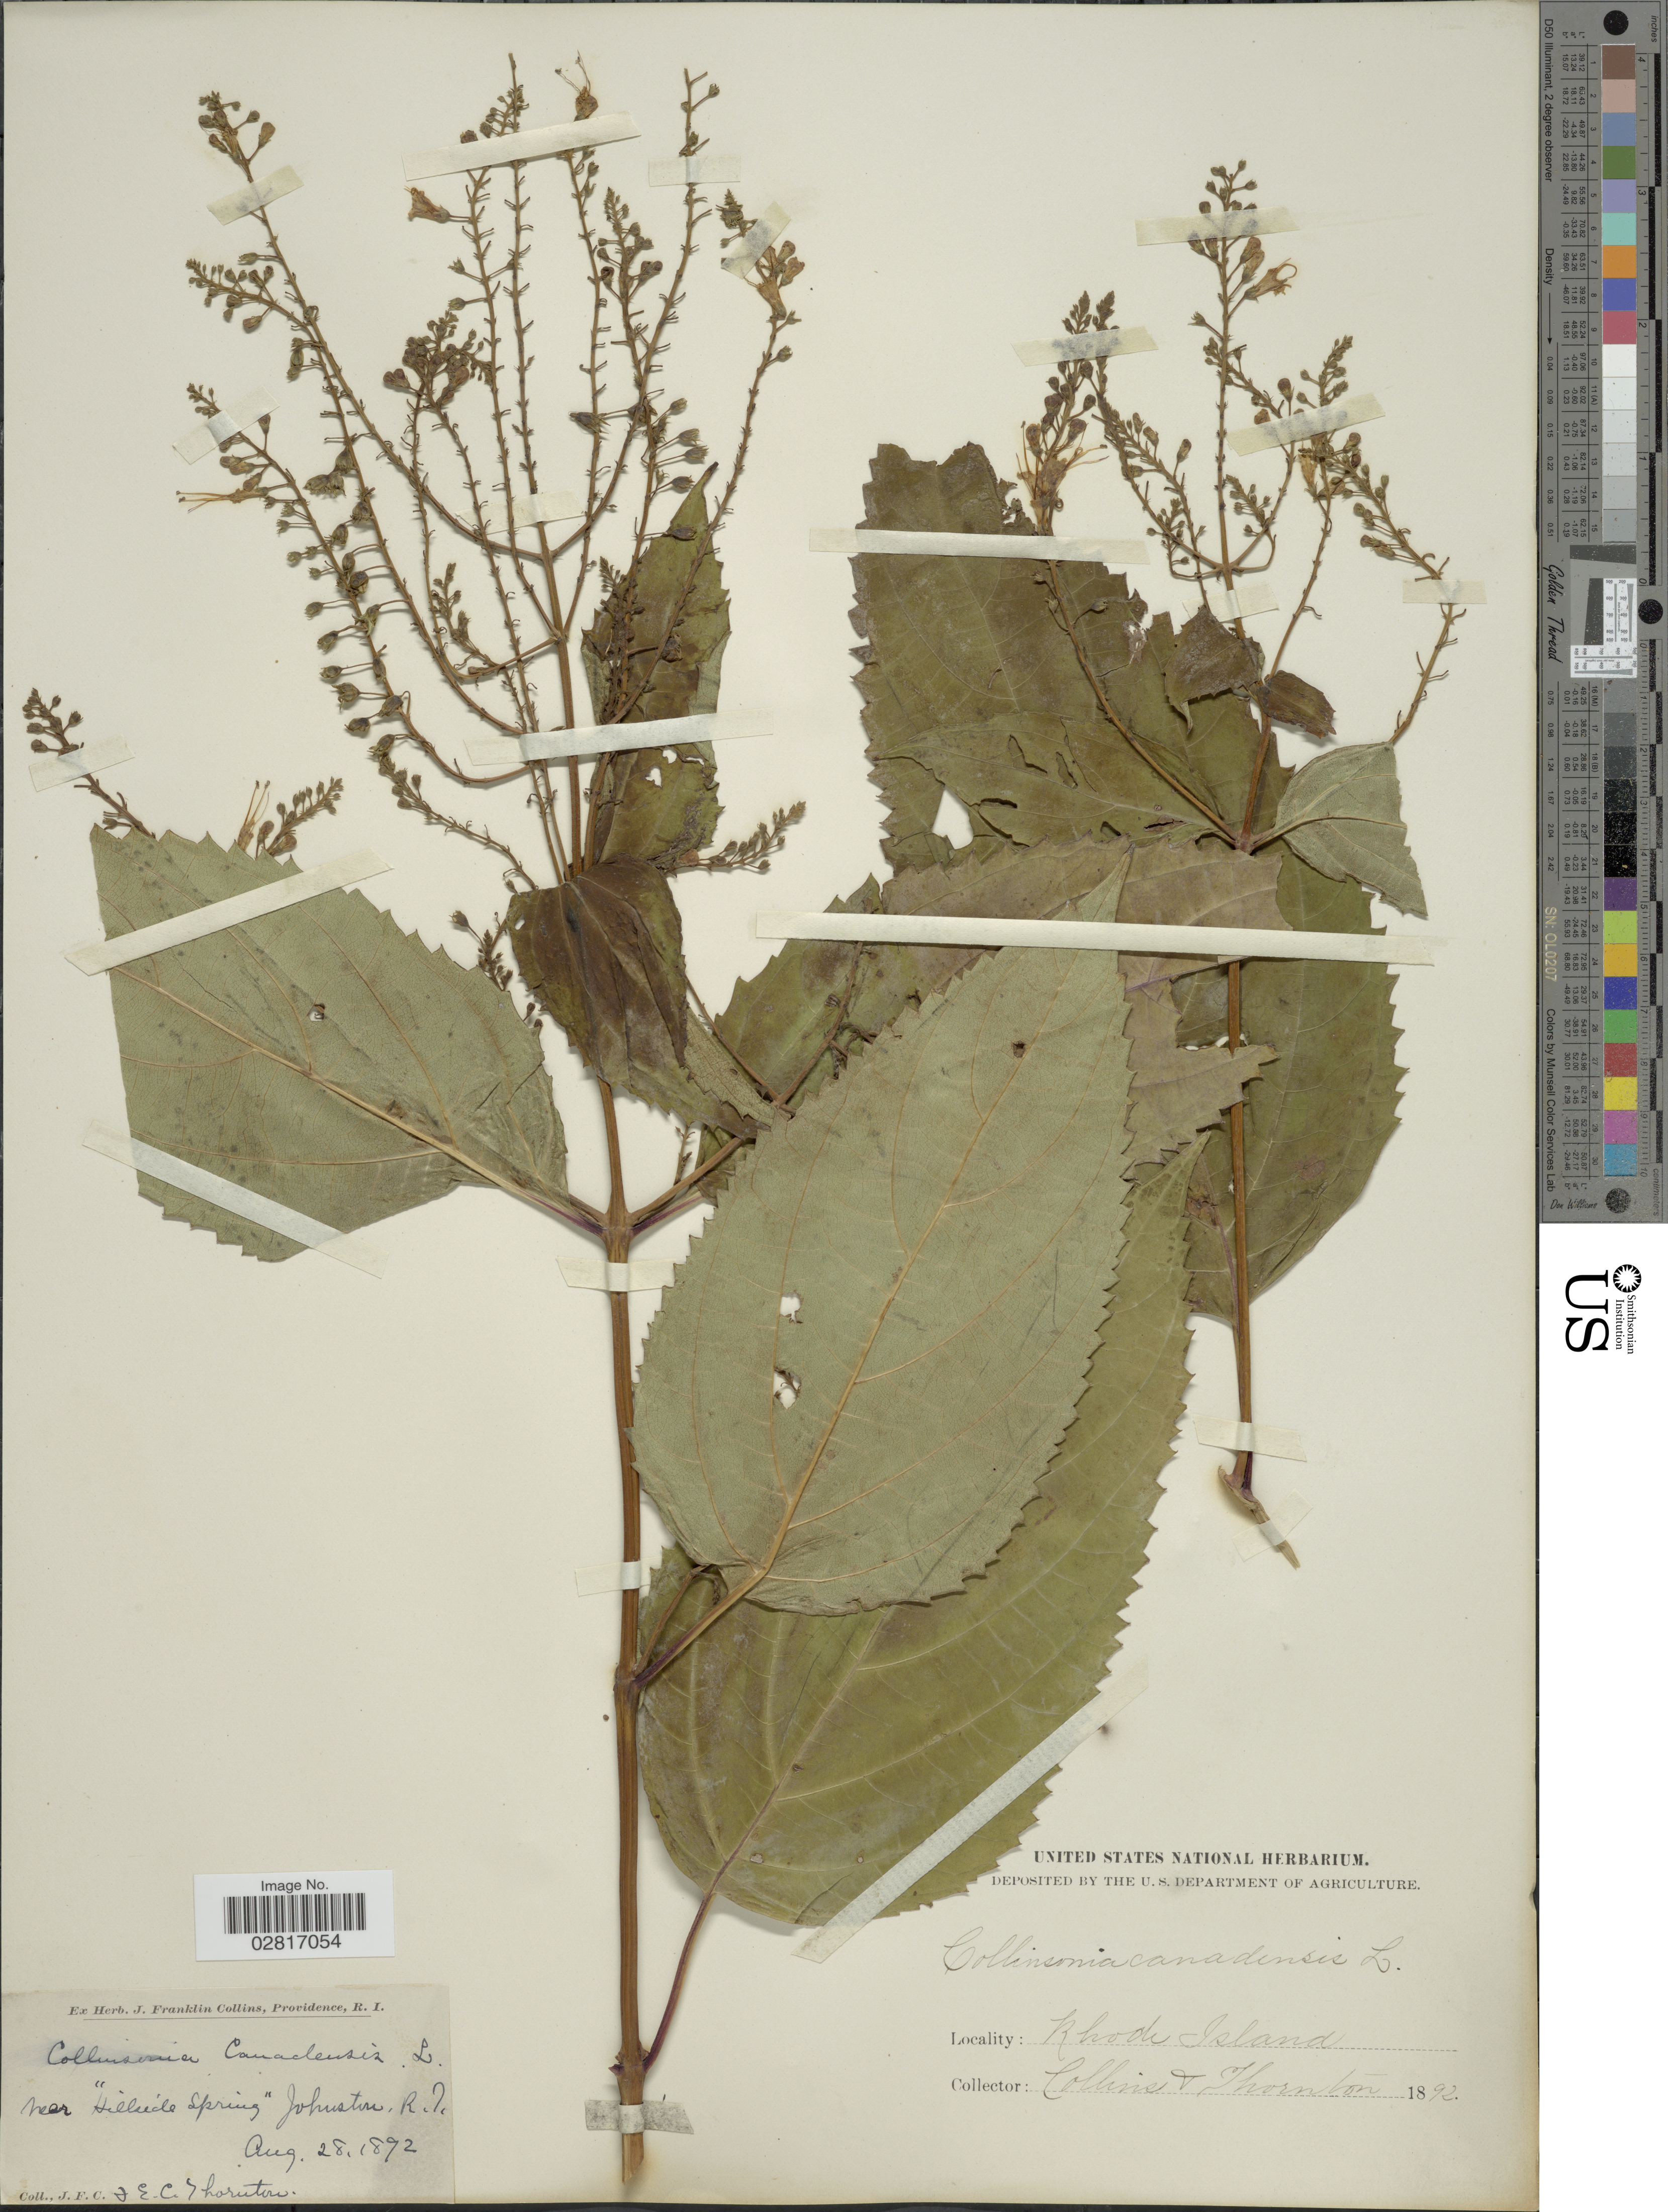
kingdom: Plantae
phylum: Tracheophyta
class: Magnoliopsida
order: Lamiales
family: Lamiaceae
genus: Collinsonia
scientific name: Collinsonia canadensis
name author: L.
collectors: J. Collins & E. Thornton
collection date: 1892-08-28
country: United States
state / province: Rhode Island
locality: Near "Hillside Spring" Johnston,